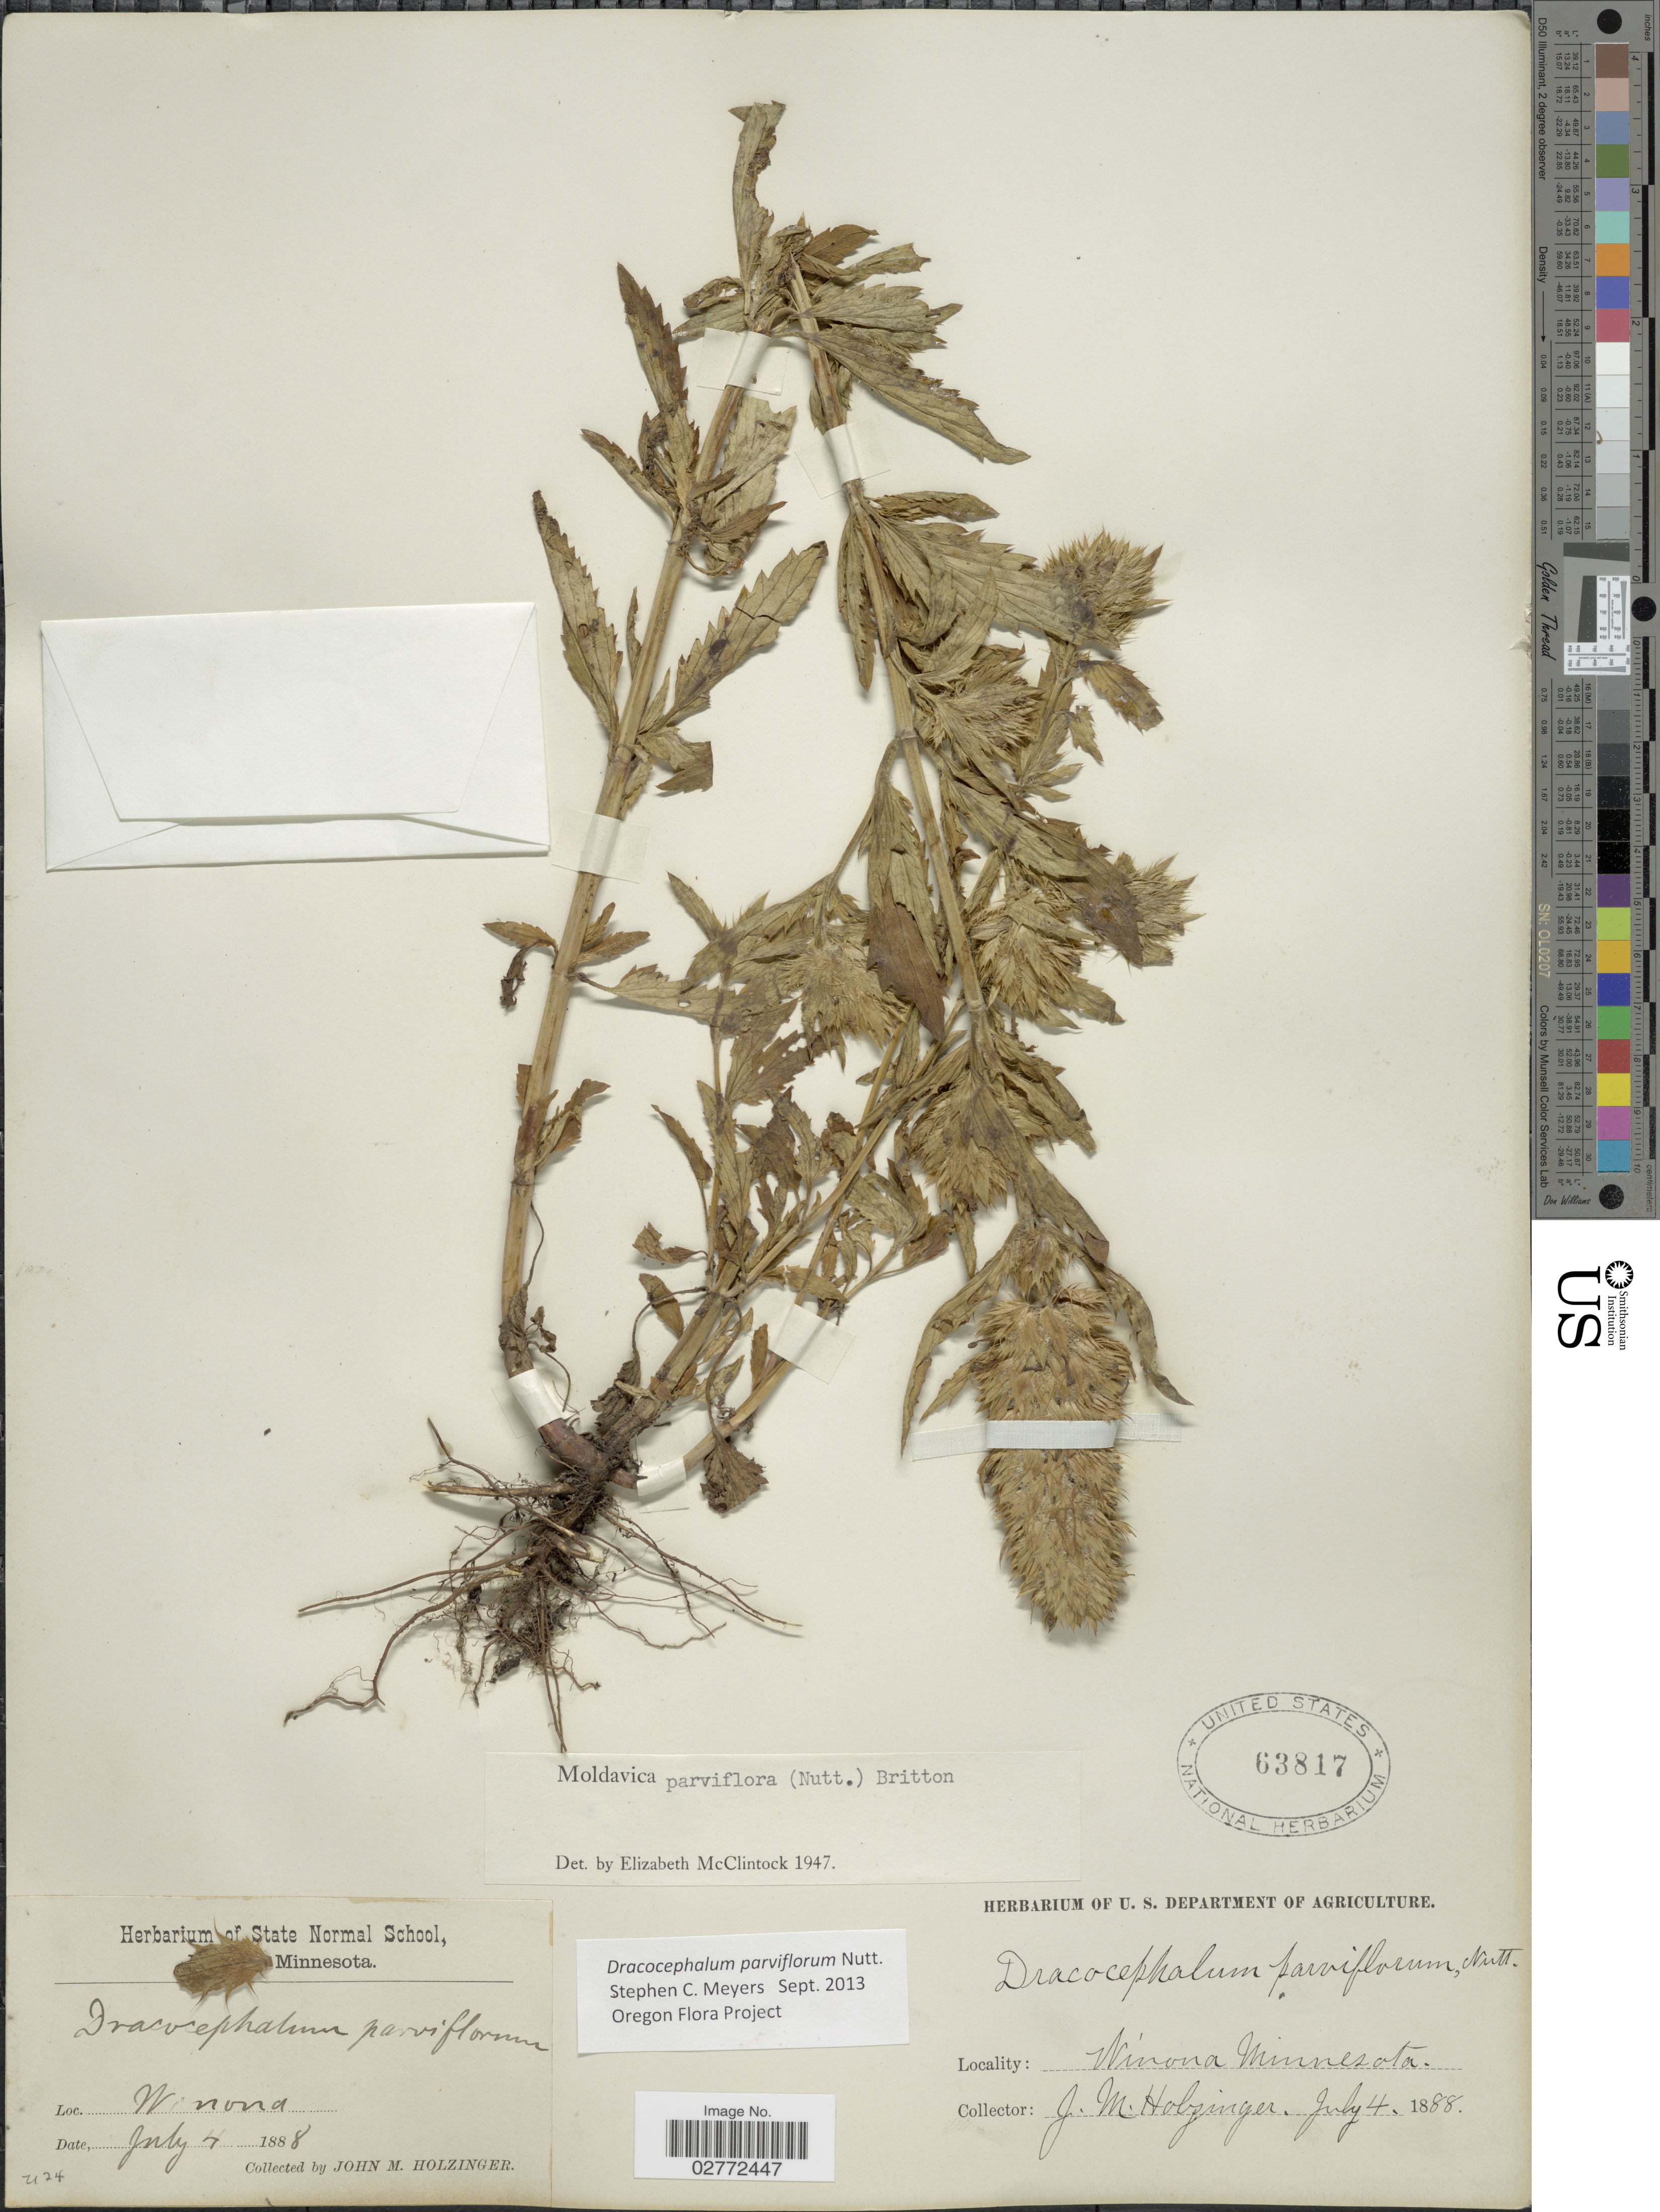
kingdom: Plantae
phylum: Tracheophyta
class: Magnoliopsida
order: Lamiales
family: Lamiaceae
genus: Dracocephalum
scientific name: Dracocephalum parviflorum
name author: Nutt.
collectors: J. M. Holzinger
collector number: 424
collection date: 1888-07-04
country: United States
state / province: Minnesota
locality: Winona.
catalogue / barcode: US 63817